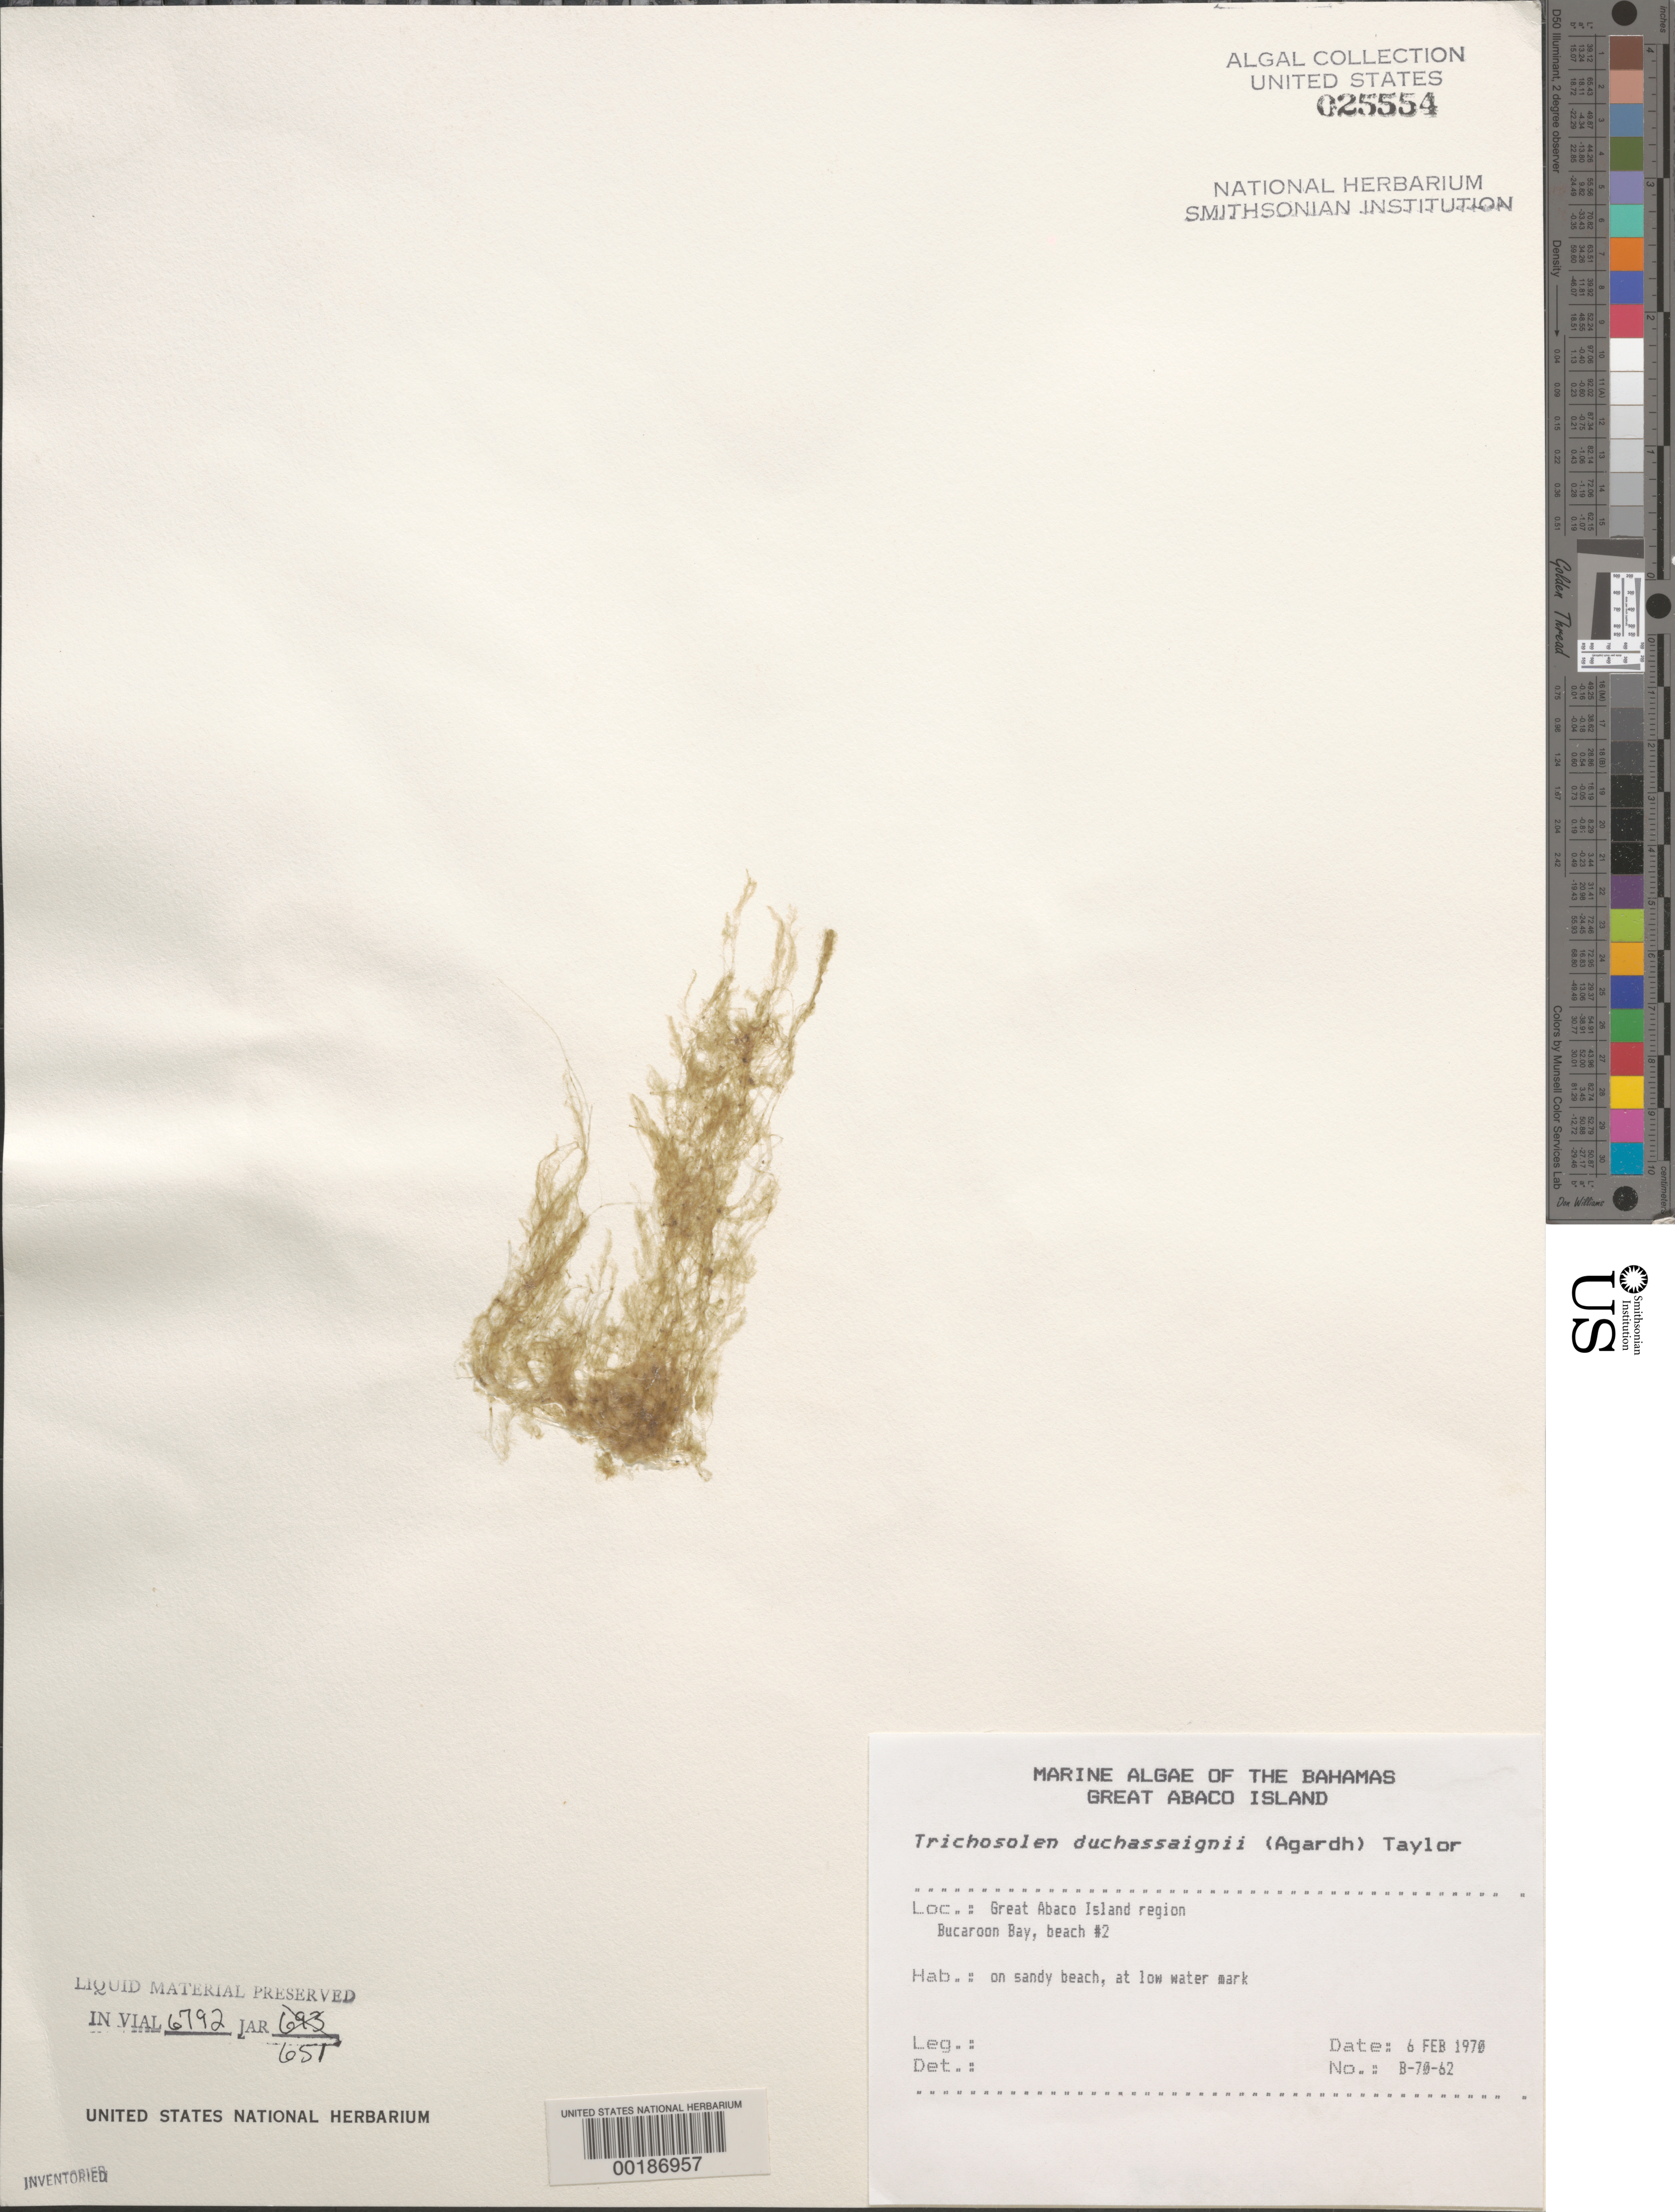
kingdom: Plantae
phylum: Chlorophyta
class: Ulvophyceae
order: Bryopsidales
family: Bryopsidaceae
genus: Trichosolen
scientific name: Trichosolen duchassaingii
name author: (J. Agardh) W.R. Taylor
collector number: B-70-62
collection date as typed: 06 Feb 1970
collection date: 1970-02-06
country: Bahamas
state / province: Abaco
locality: Buckaroon bay, great abaco island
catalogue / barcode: US 25554